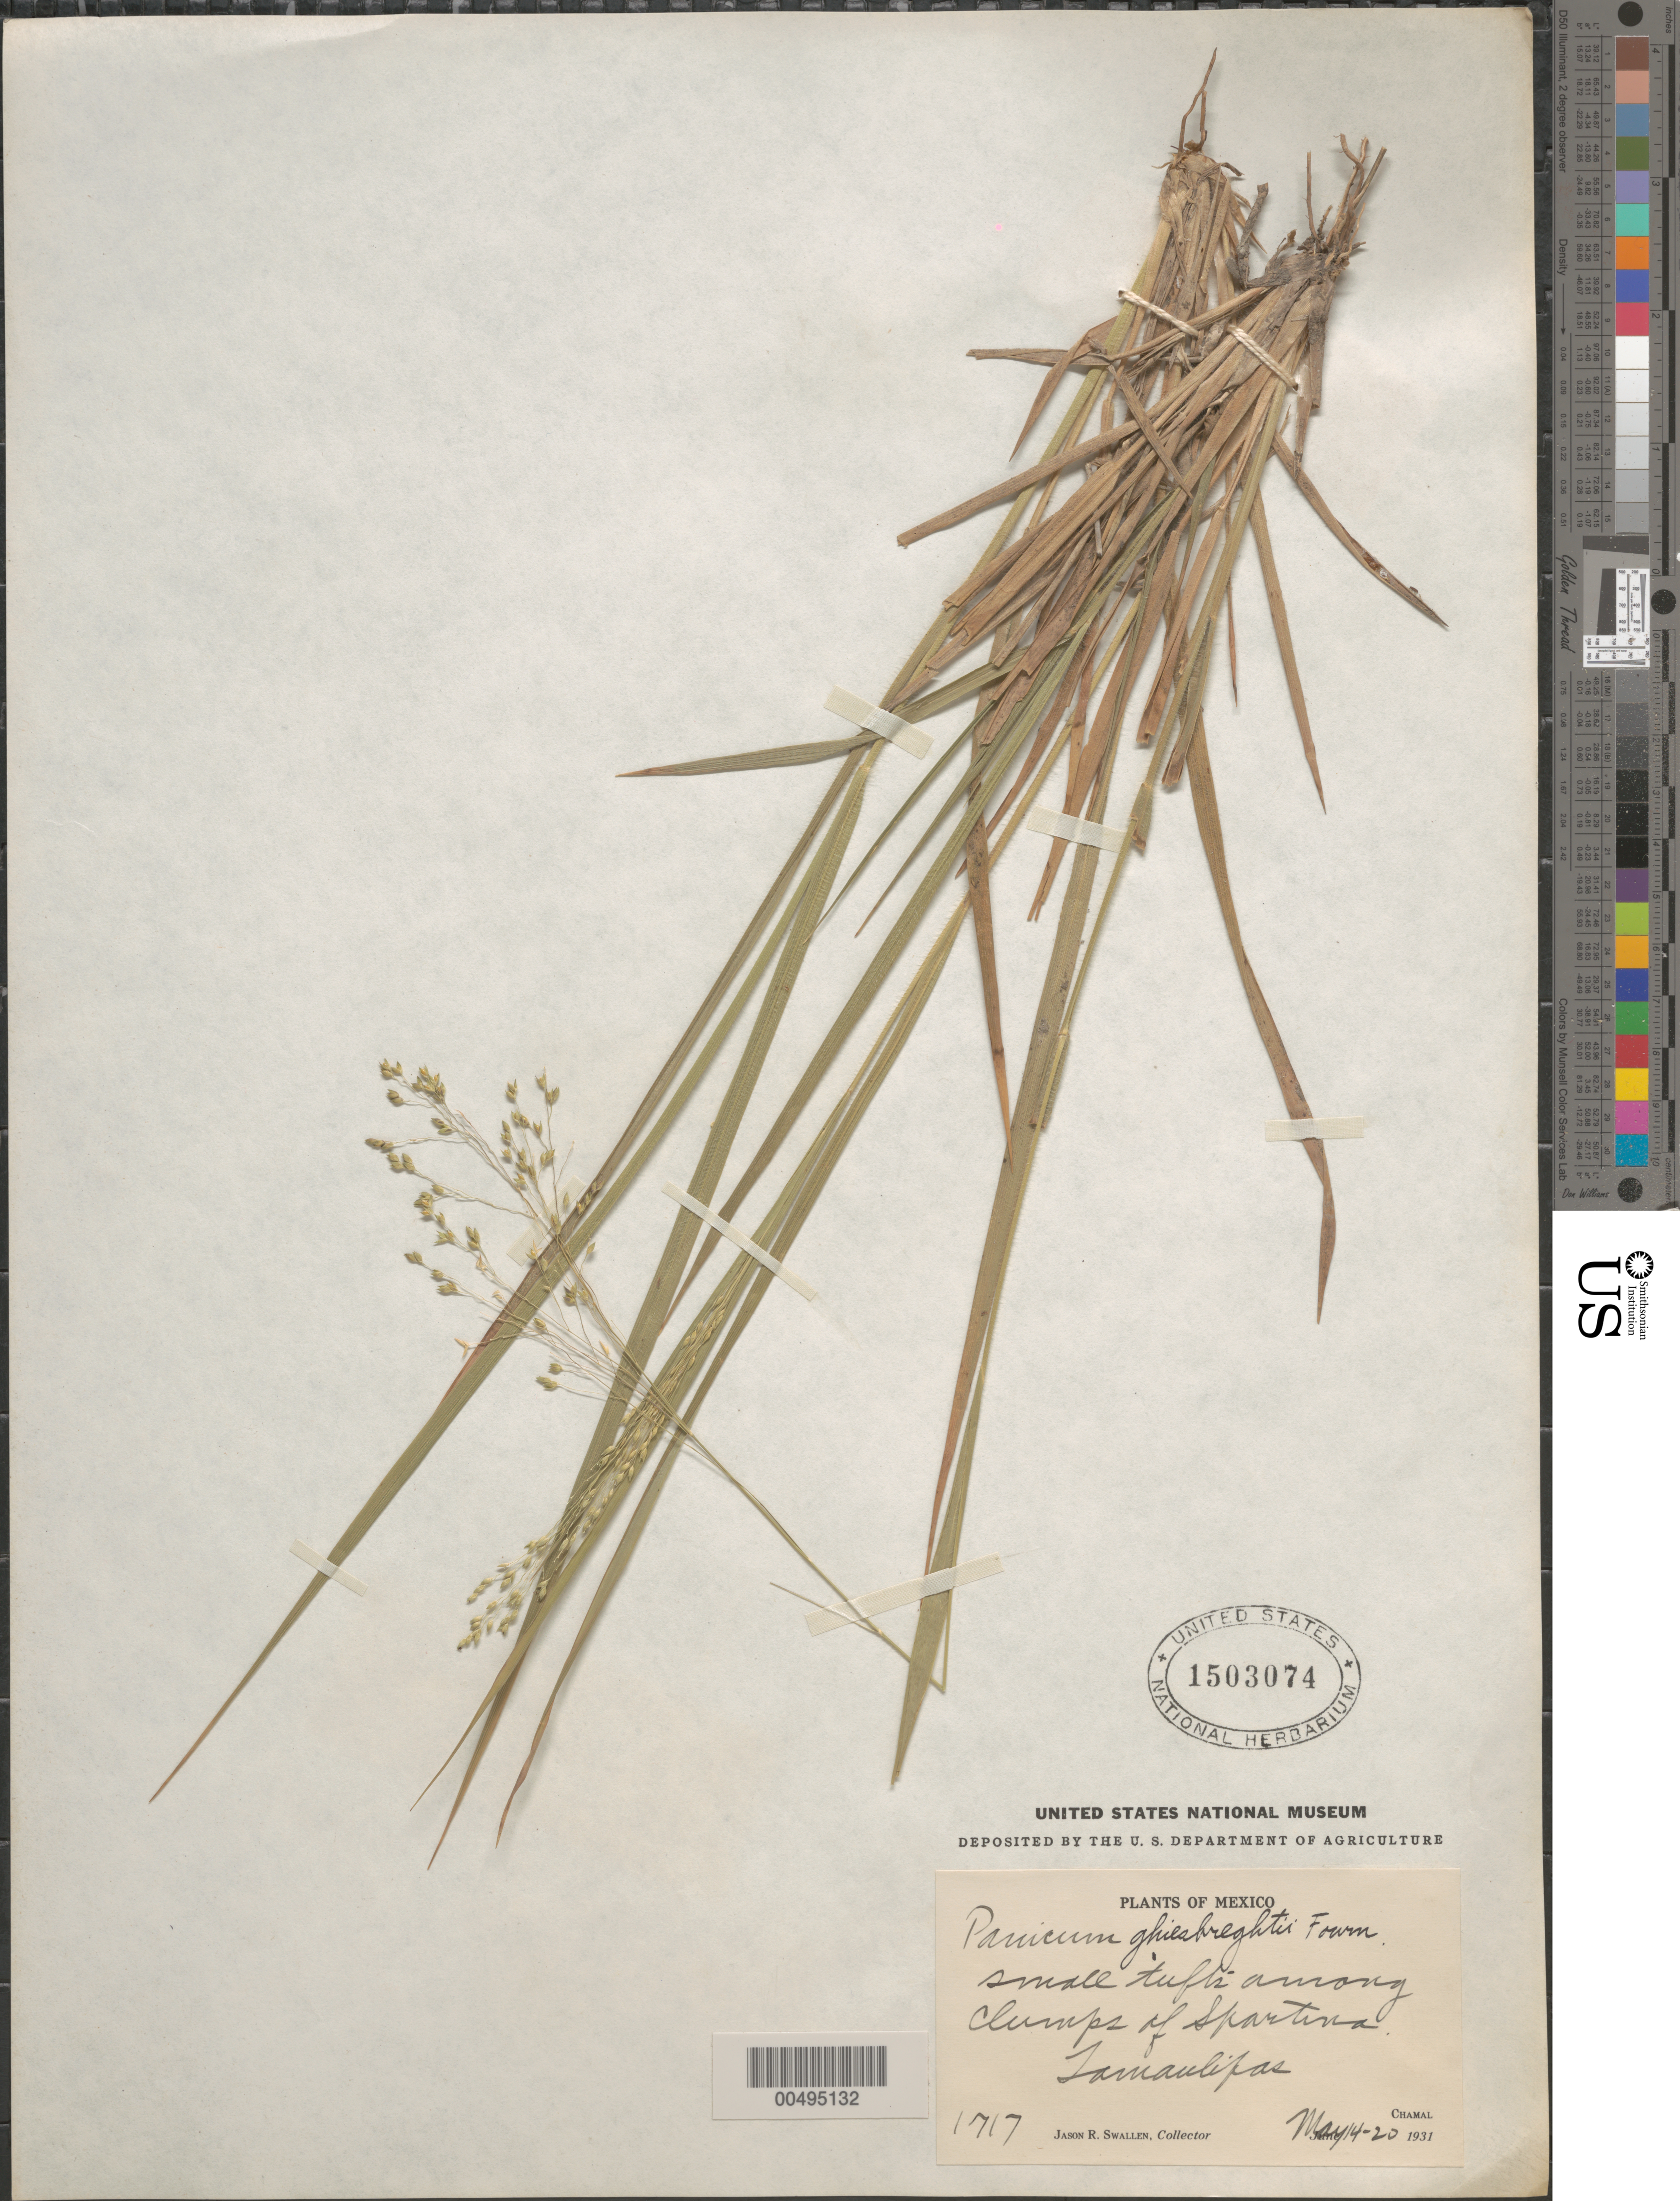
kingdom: Plantae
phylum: Tracheophyta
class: Liliopsida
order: Poales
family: Poaceae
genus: Panicum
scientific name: Panicum ghiesbreghtii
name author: E. Fourn.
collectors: J. R. Swallen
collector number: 1717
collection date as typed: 14 May 1931 to 20 May 1931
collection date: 1931-05-14/1931-05-20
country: Mexico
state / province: Tamaulipas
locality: Chamal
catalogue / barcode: US 1503074